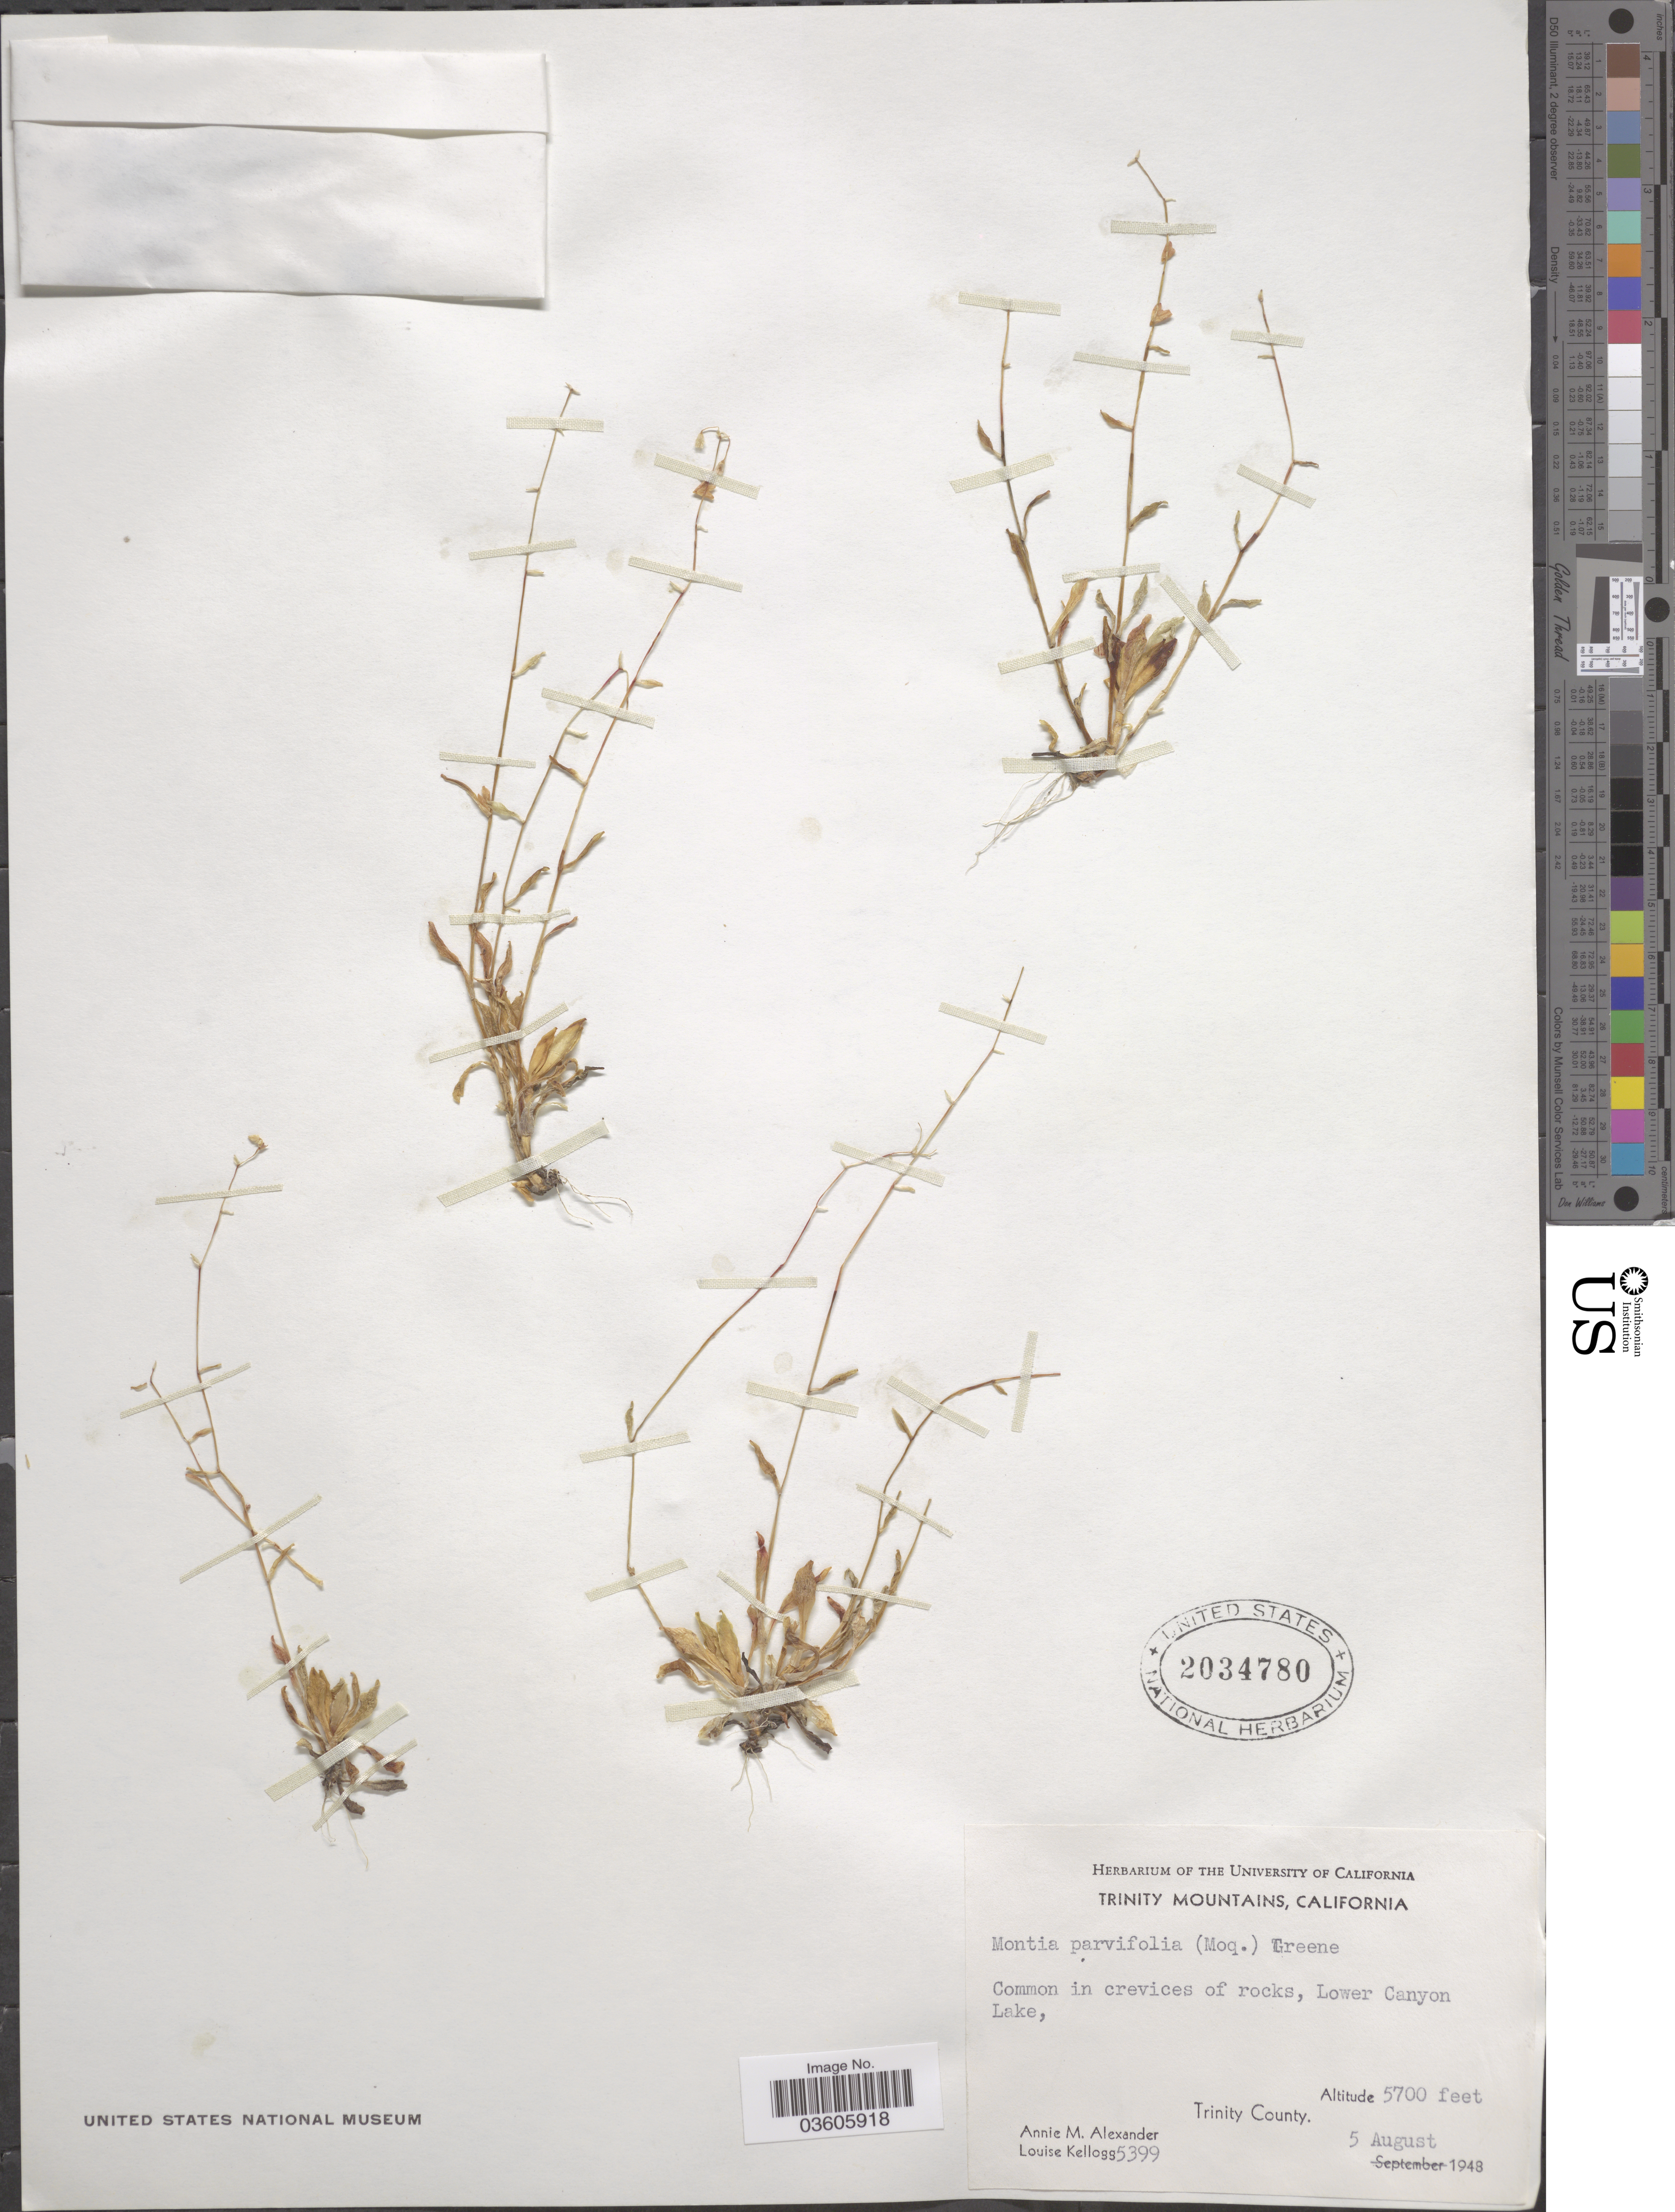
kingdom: Plantae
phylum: Tracheophyta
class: Magnoliopsida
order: Caryophyllales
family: Montiaceae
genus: Montia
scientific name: Montia parvifolia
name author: (Moc. ex DC.) Greene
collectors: A. M. Alexander & L. Kellogg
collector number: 5399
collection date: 1948-08-05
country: United States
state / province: California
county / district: Trinity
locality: Trinity Mountains. Lower Canyon Lake, Trinity County.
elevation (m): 1737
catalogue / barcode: US 2034780